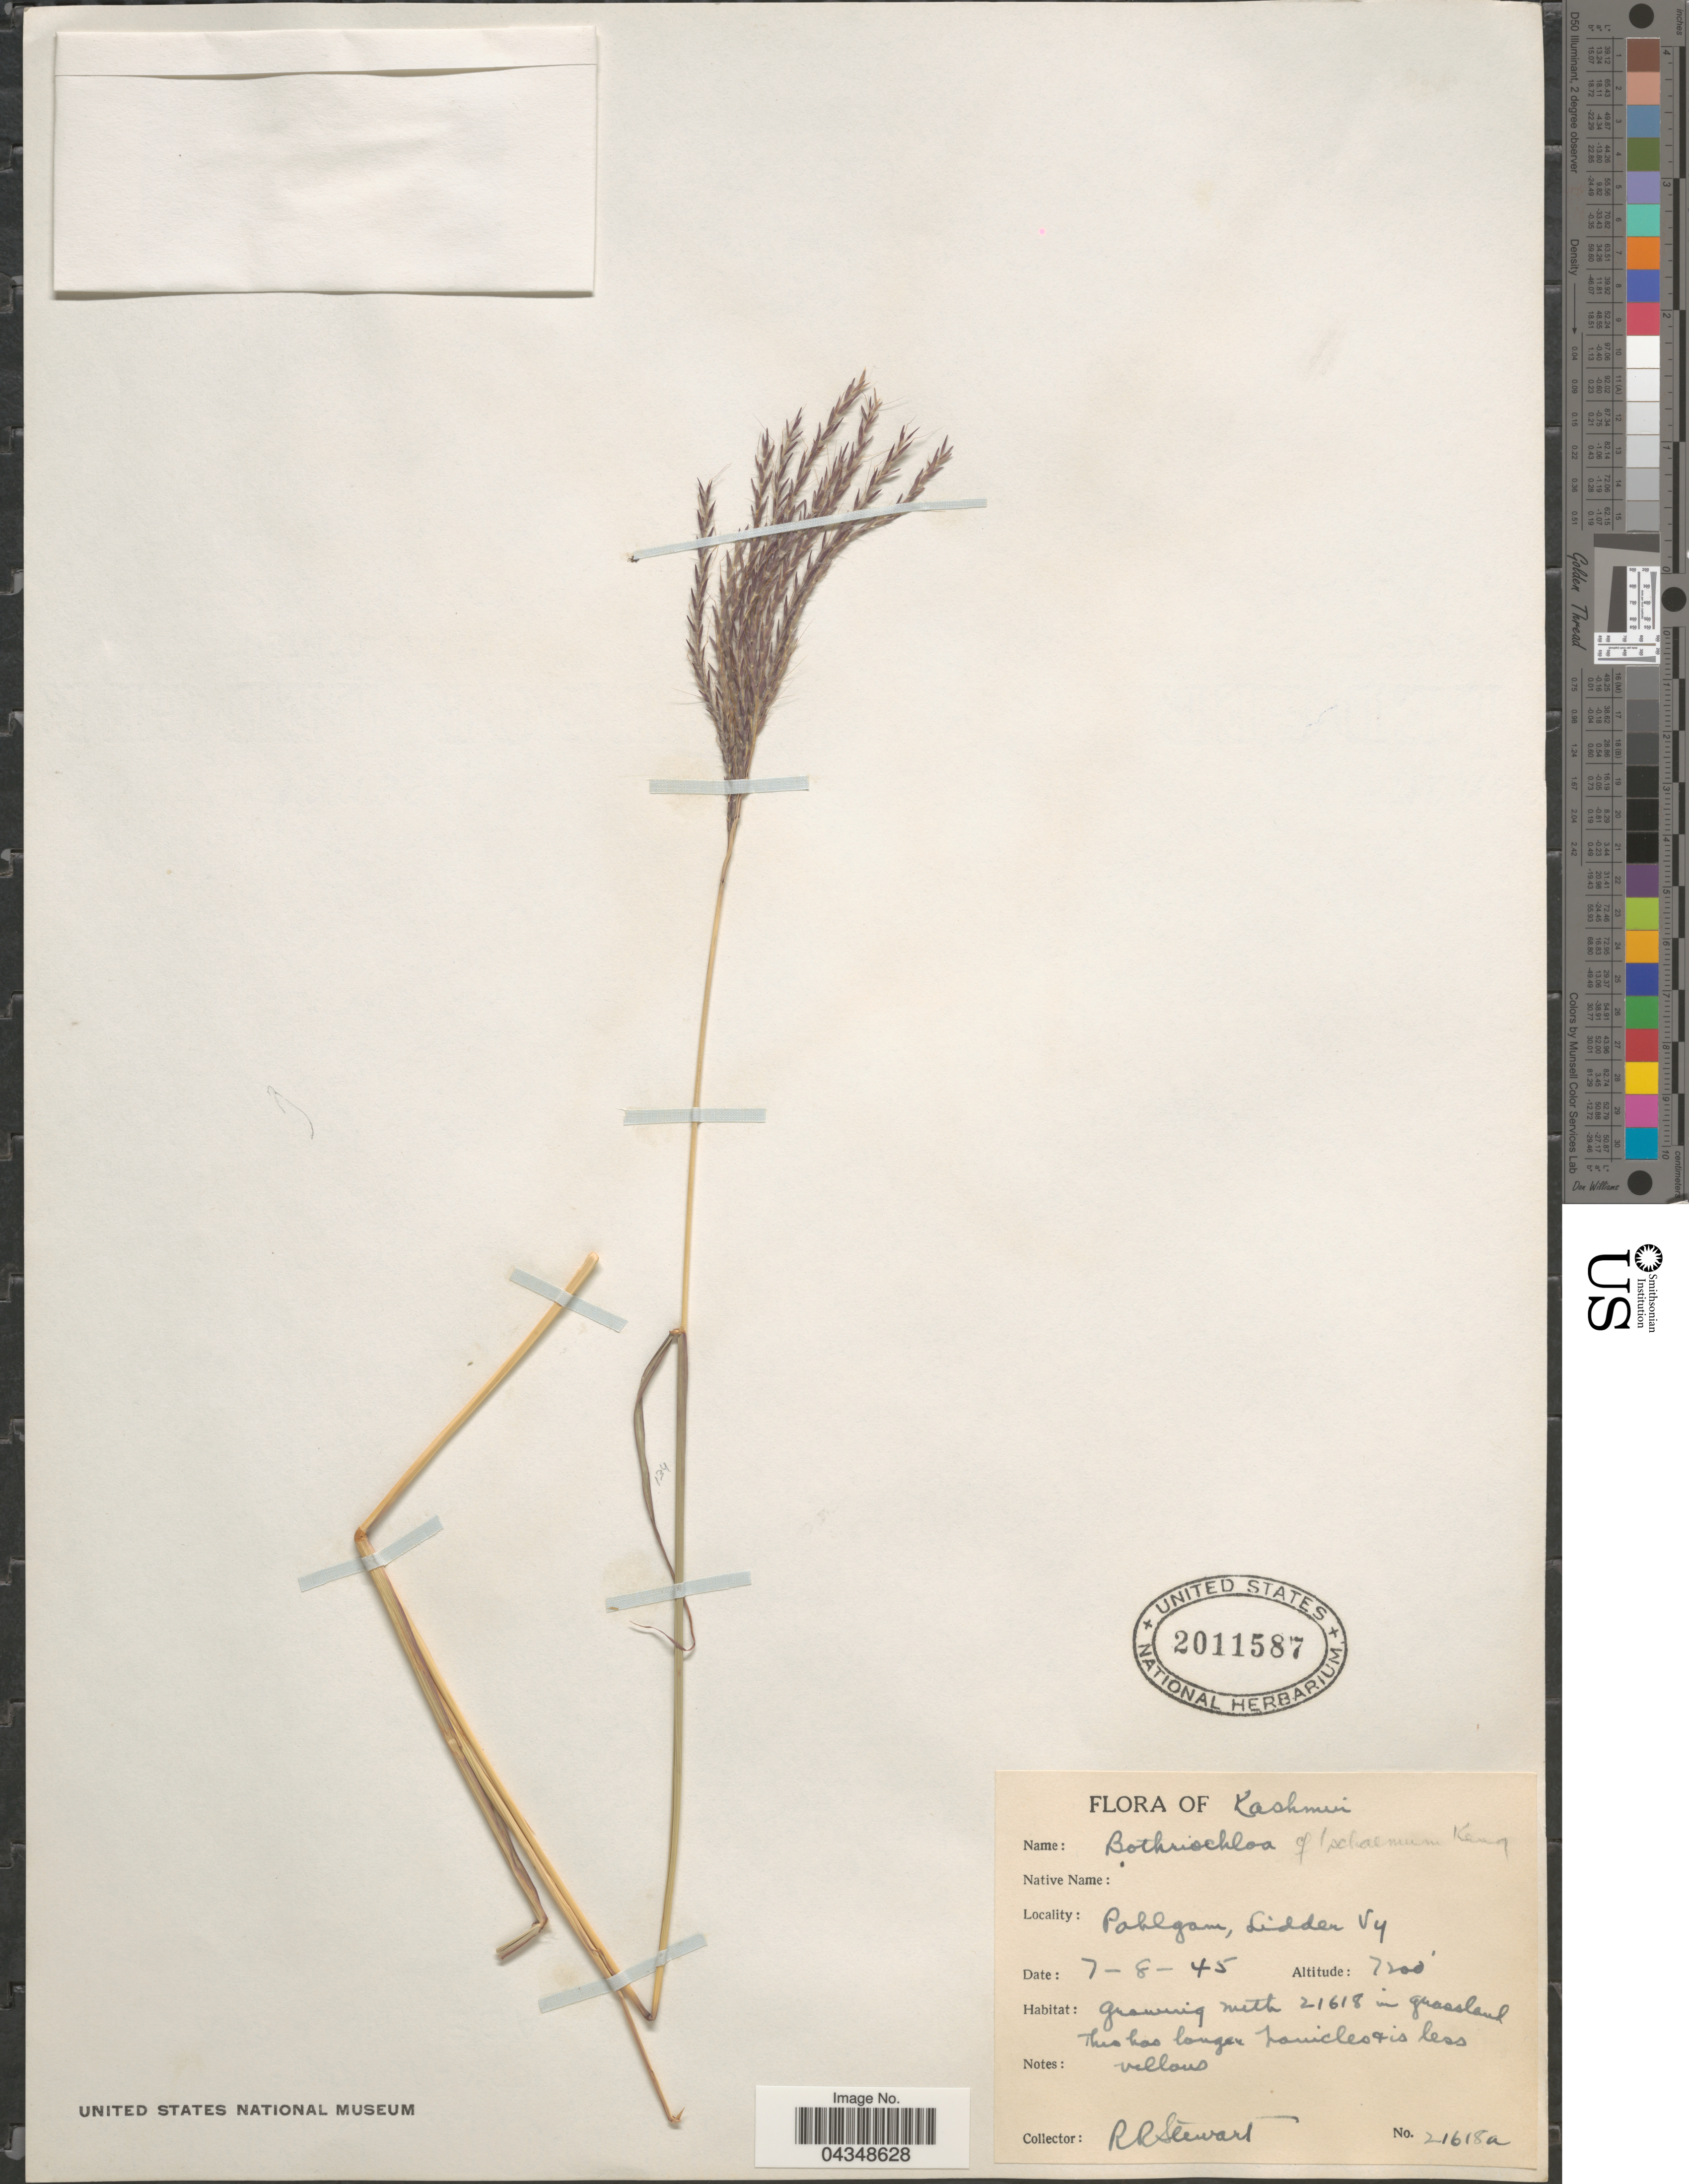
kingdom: Plantae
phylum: Tracheophyta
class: Liliopsida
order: Poales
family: Poaceae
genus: Bothriochloa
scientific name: Bothriochloa ischaemum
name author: (L.) Keng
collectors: R. Stewart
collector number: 21618a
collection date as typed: Transcribed d/m/y: 7/8/45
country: India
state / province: Jammu and Kashmir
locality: Kashmir. Pahlgam, Lidden Vy.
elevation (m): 2195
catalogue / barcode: US 2011587